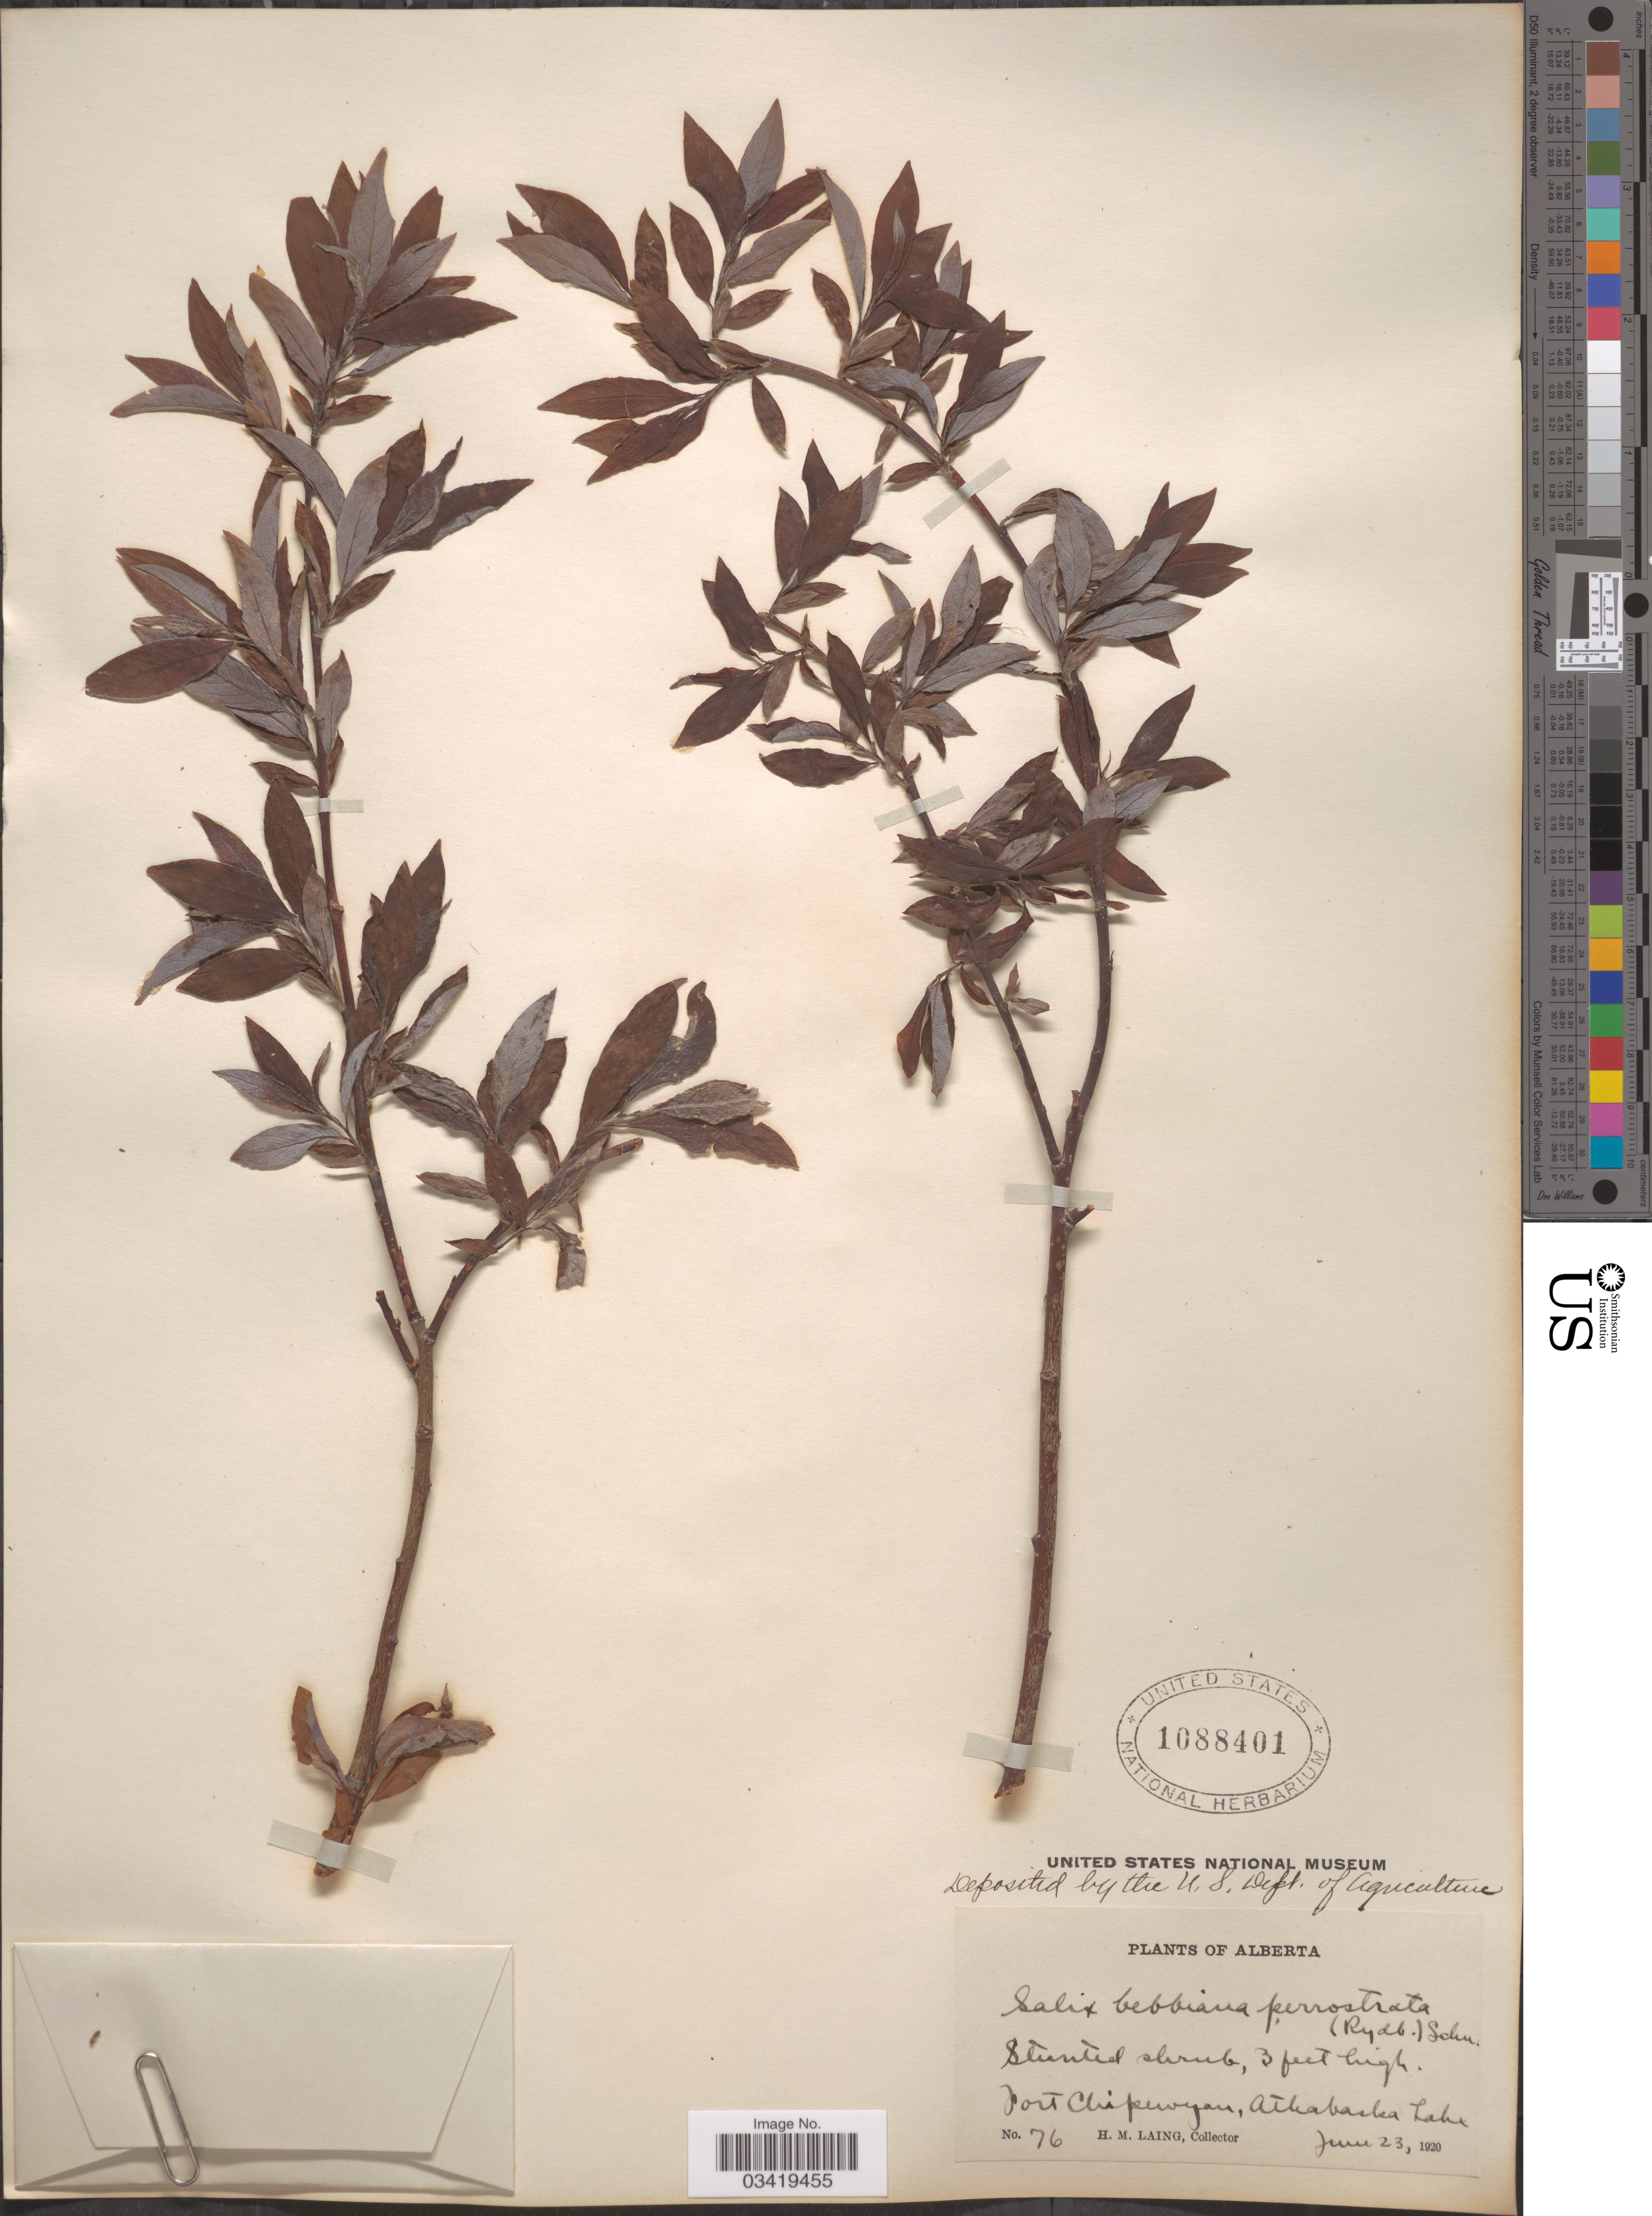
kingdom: Plantae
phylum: Tracheophyta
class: Magnoliopsida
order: Malpighiales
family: Salicaceae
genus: Salix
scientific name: Salix bebbiana var. perrostrata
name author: Sarg.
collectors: H. Laing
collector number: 76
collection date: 1920-06-23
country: Canada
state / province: Alberta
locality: Fort Chipewyan, Athabaska Lake.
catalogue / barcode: US 1088401